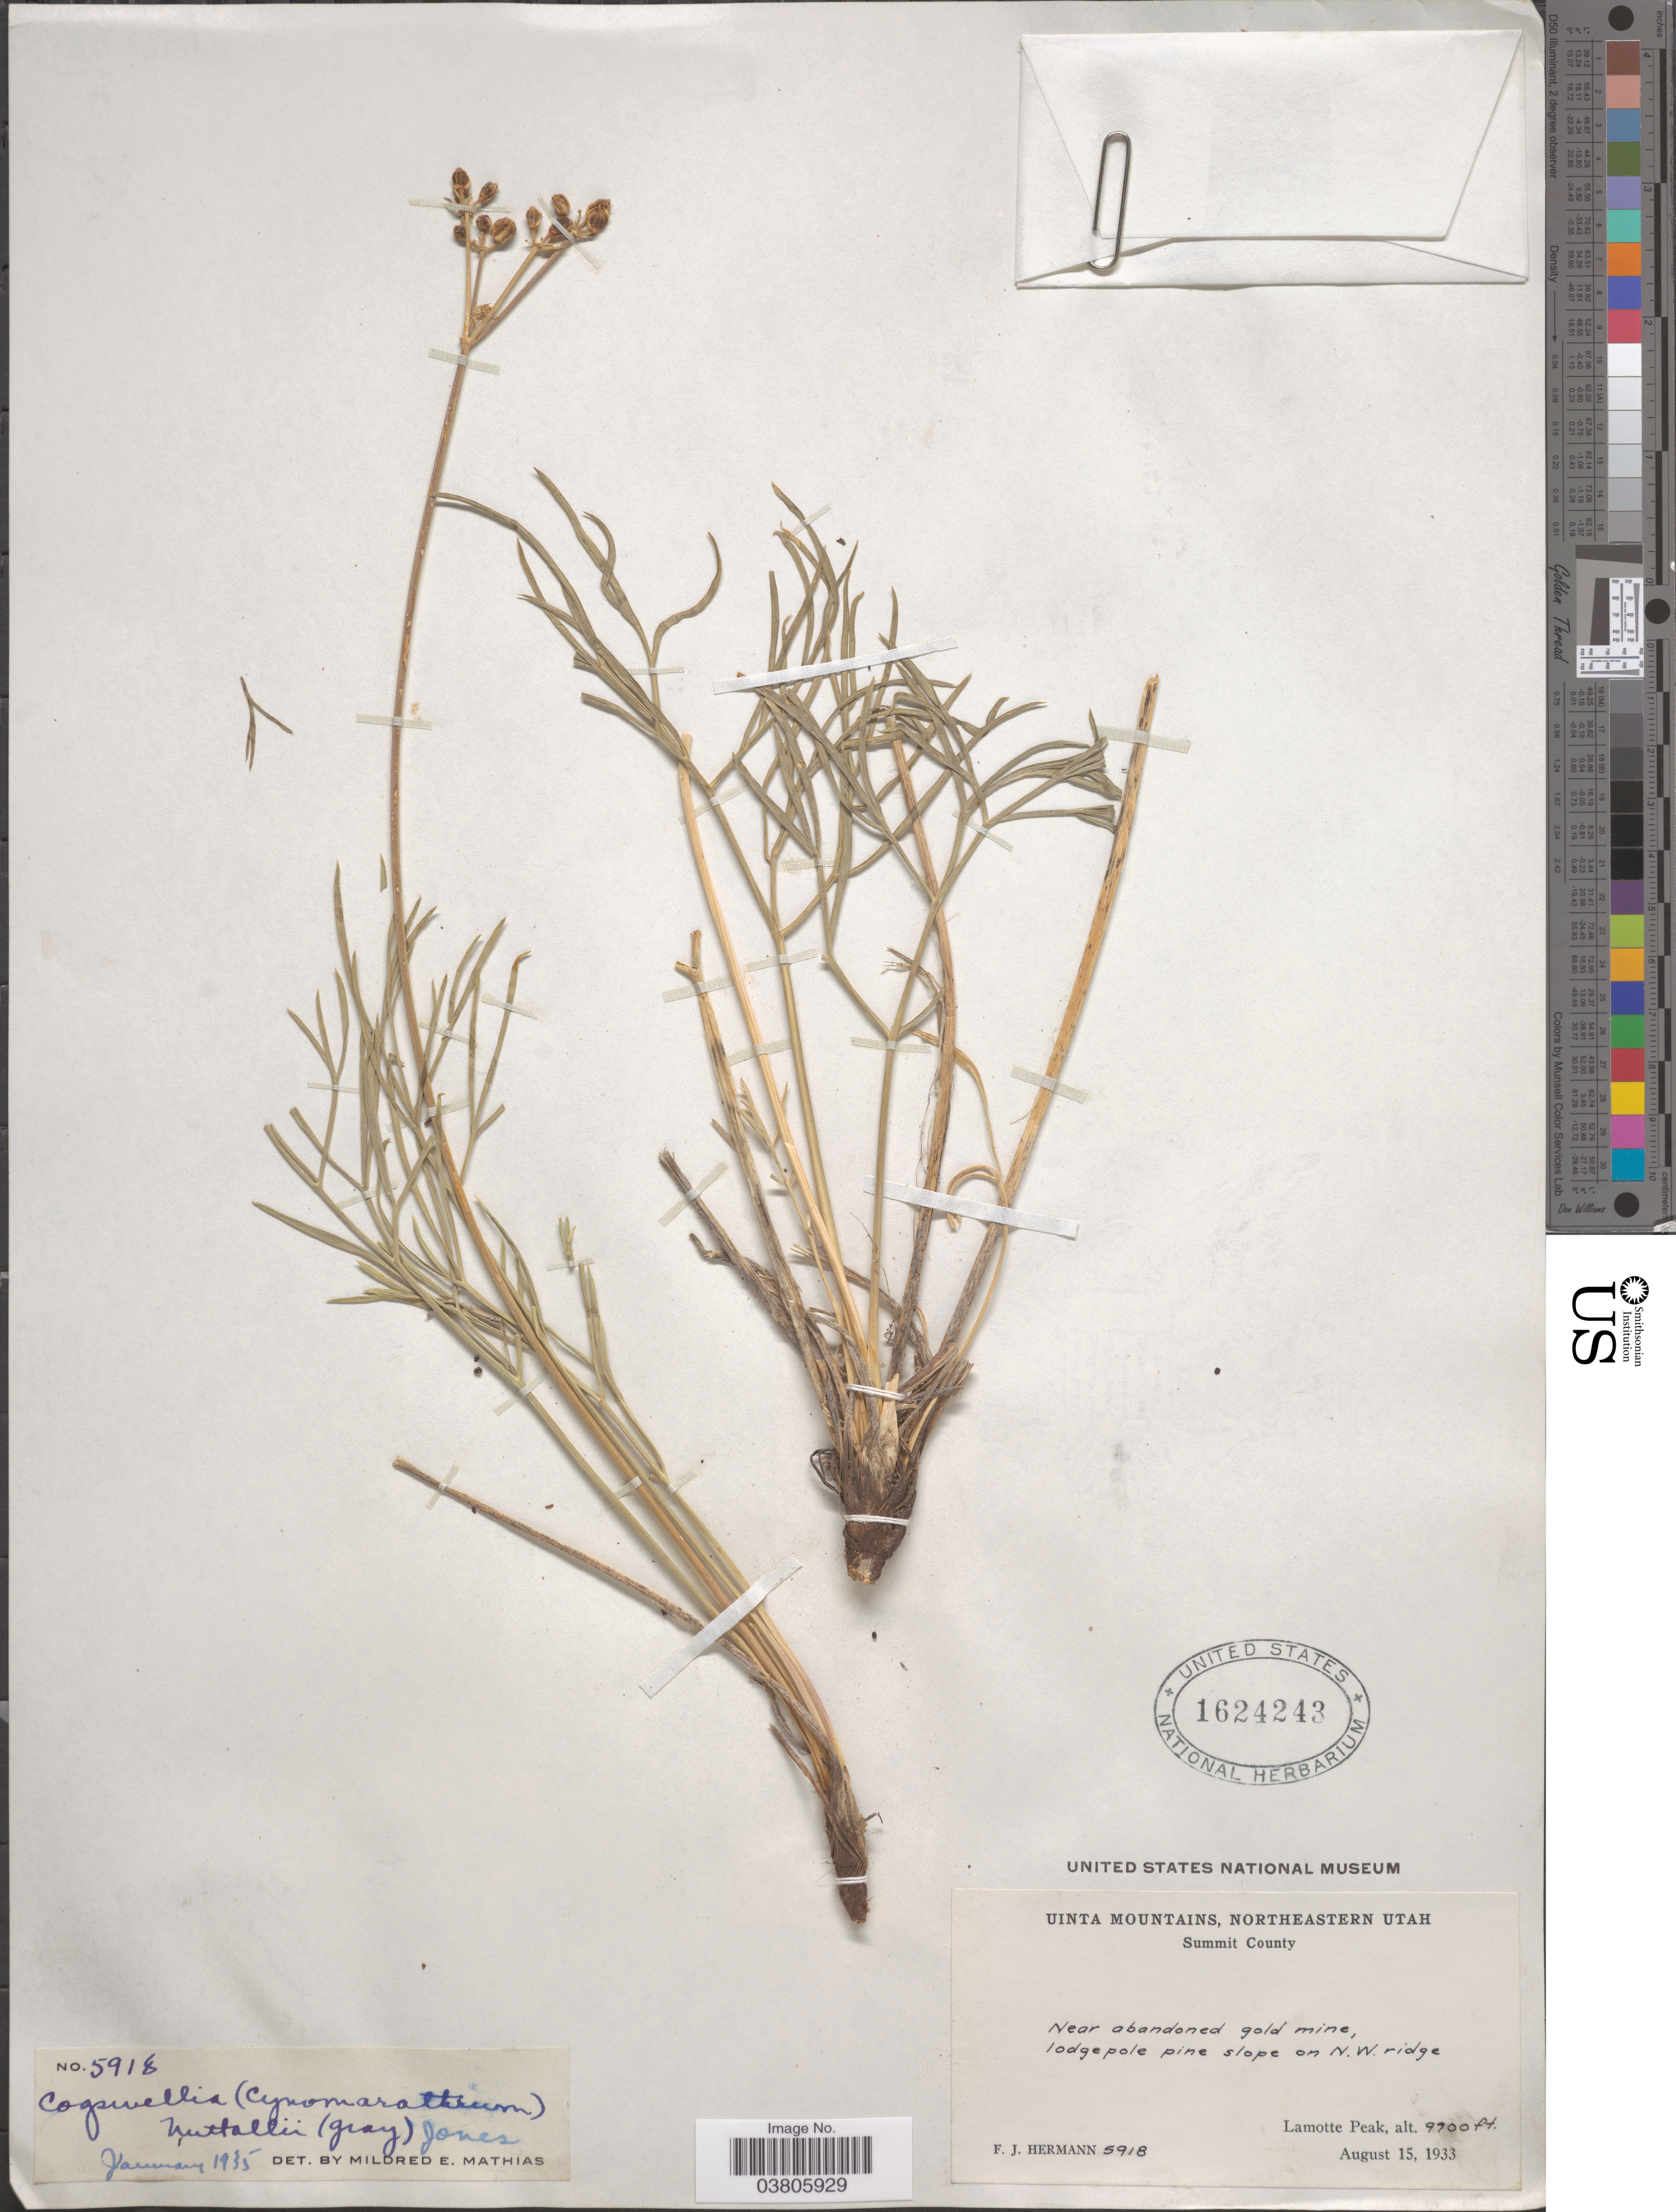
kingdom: Plantae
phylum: Tracheophyta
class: Magnoliopsida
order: Apiales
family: Apiaceae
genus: Lomatium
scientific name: Lomatium nuttallii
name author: (A. Gray) J.F. Macbr.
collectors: F. J. Hermann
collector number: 5918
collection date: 1933-08-15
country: United States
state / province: Utah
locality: Uinta Mountains, Northeastern Utah. Summit County. Near abandoned gold mine, lodgepole pine slope on N. W. ridge. Lamotte Peak.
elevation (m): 2957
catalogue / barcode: US 1624243